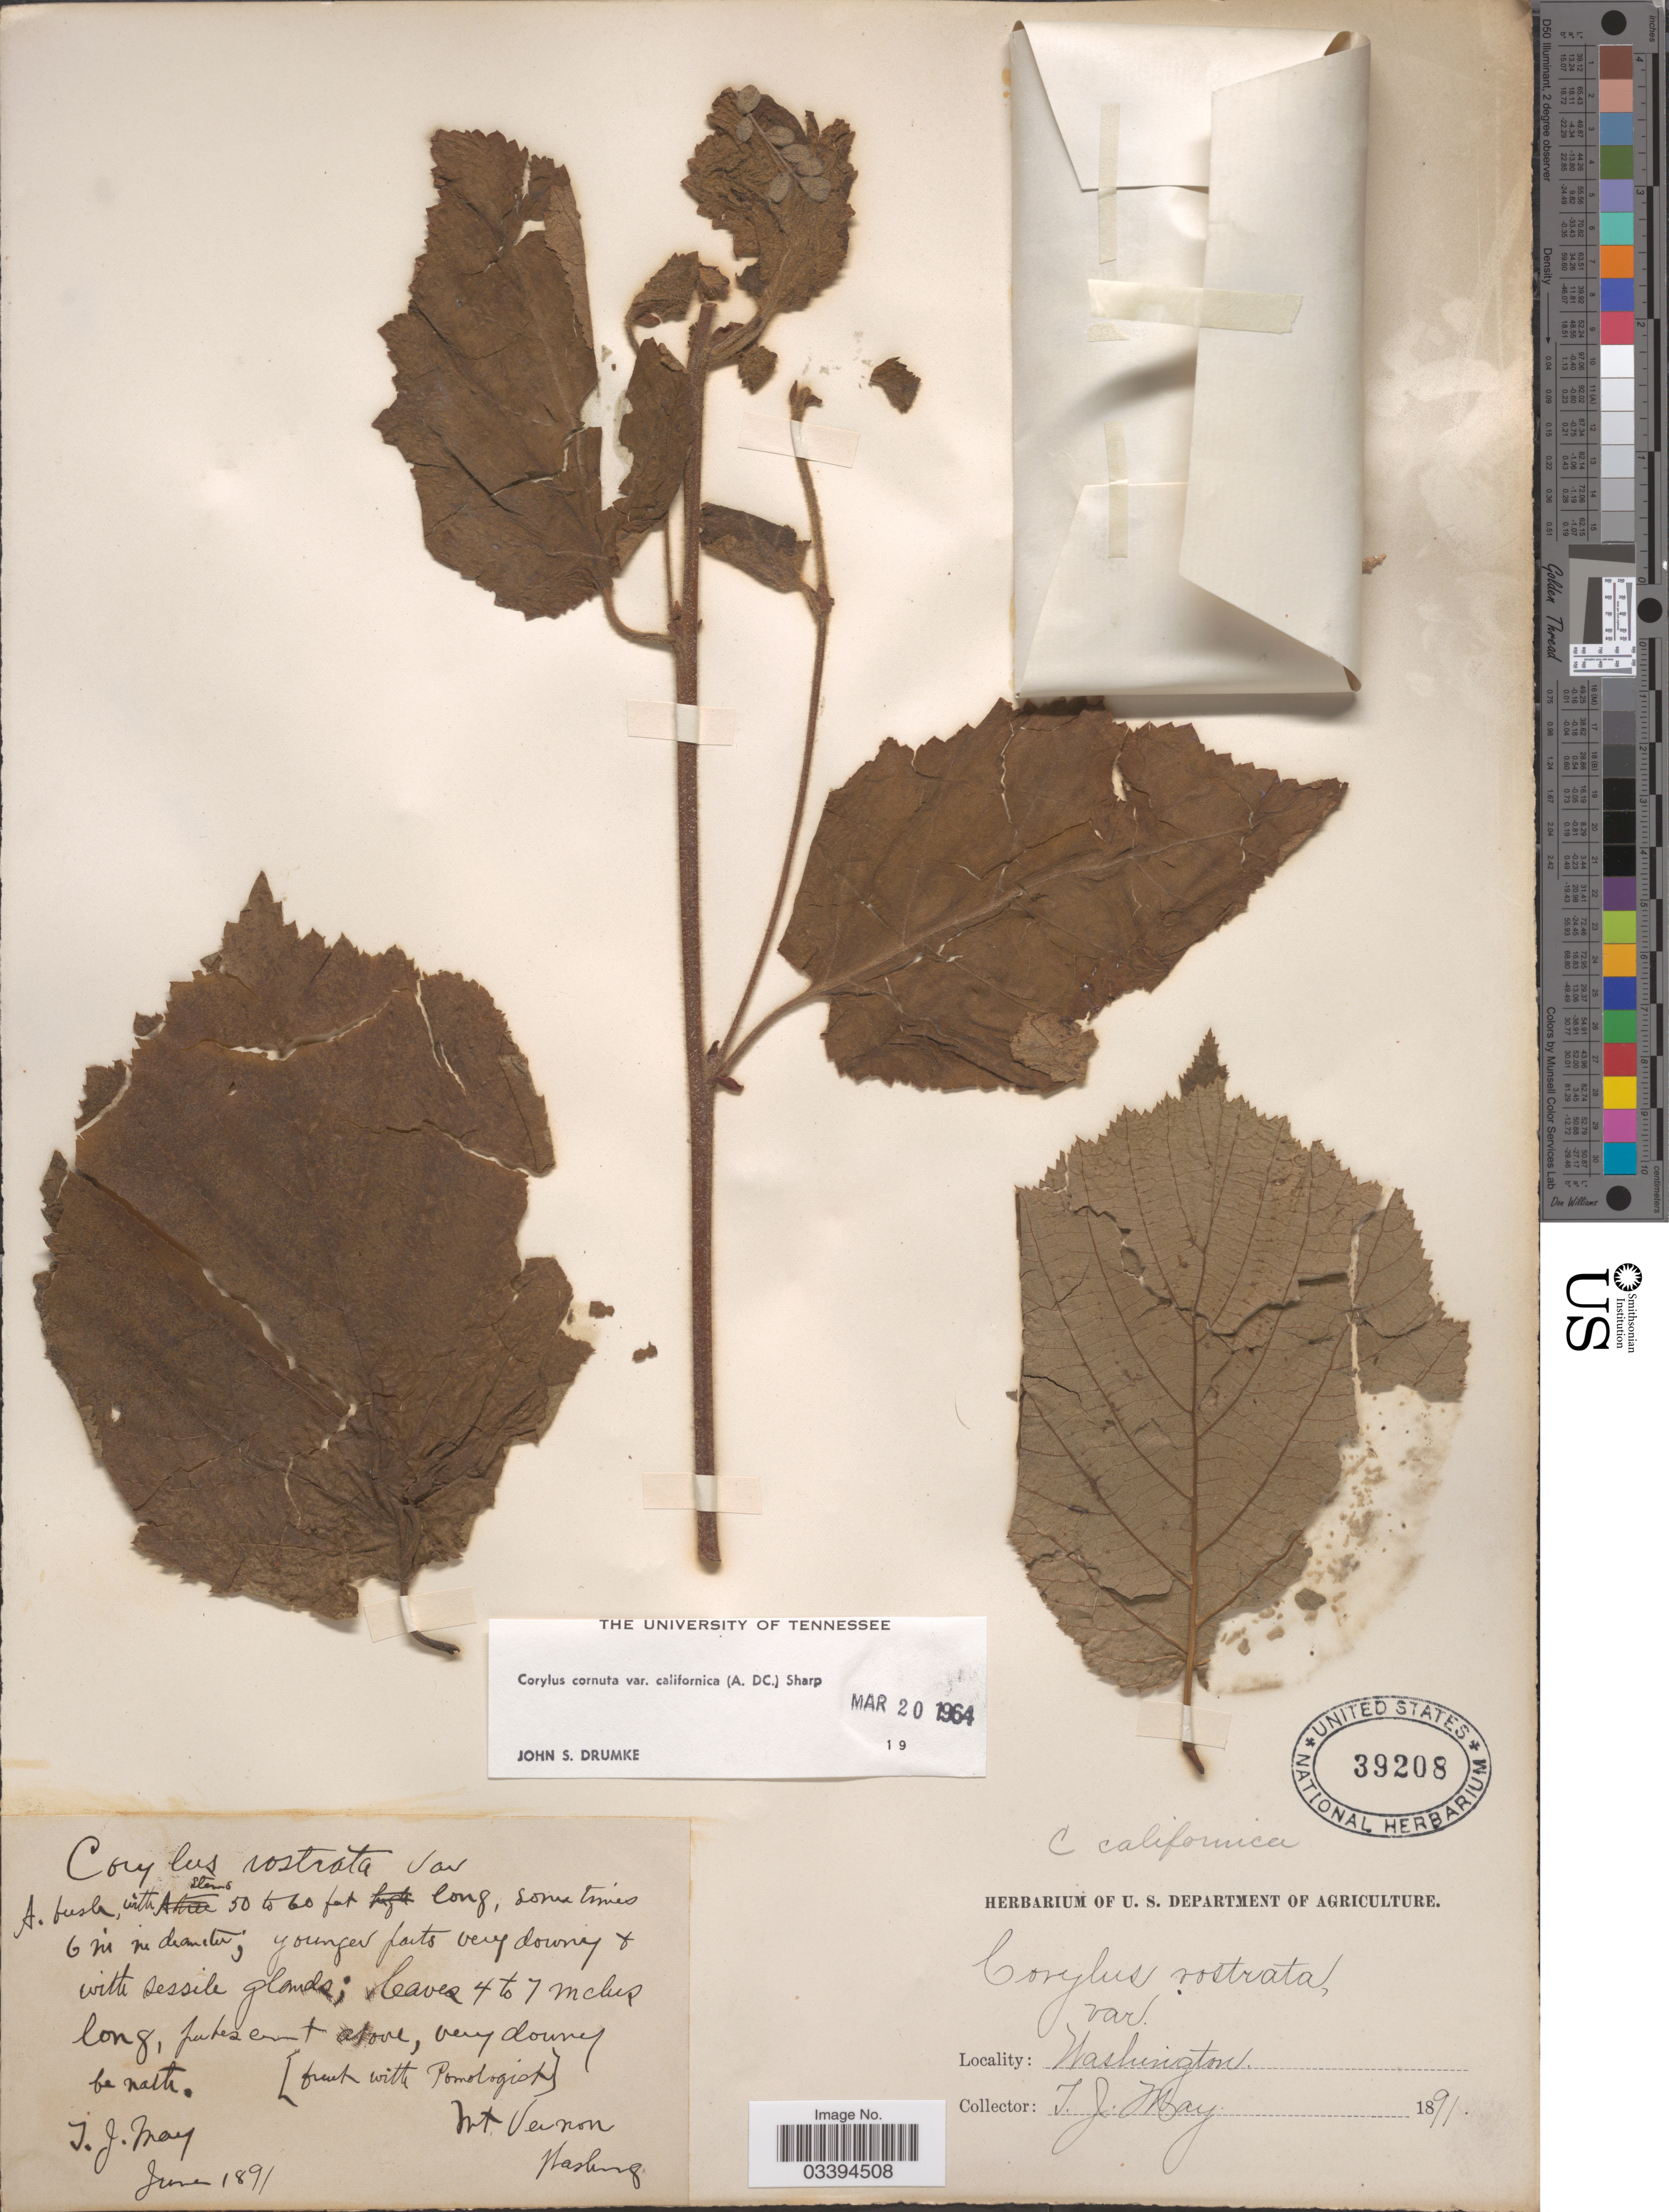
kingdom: Plantae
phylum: Tracheophyta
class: Magnoliopsida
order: Fagales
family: Betulaceae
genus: Corylus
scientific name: Corylus californica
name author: (A. DC.) Rose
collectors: T. May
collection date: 1891-06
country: United States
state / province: Washington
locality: Mt. Vernon.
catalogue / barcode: US 39208